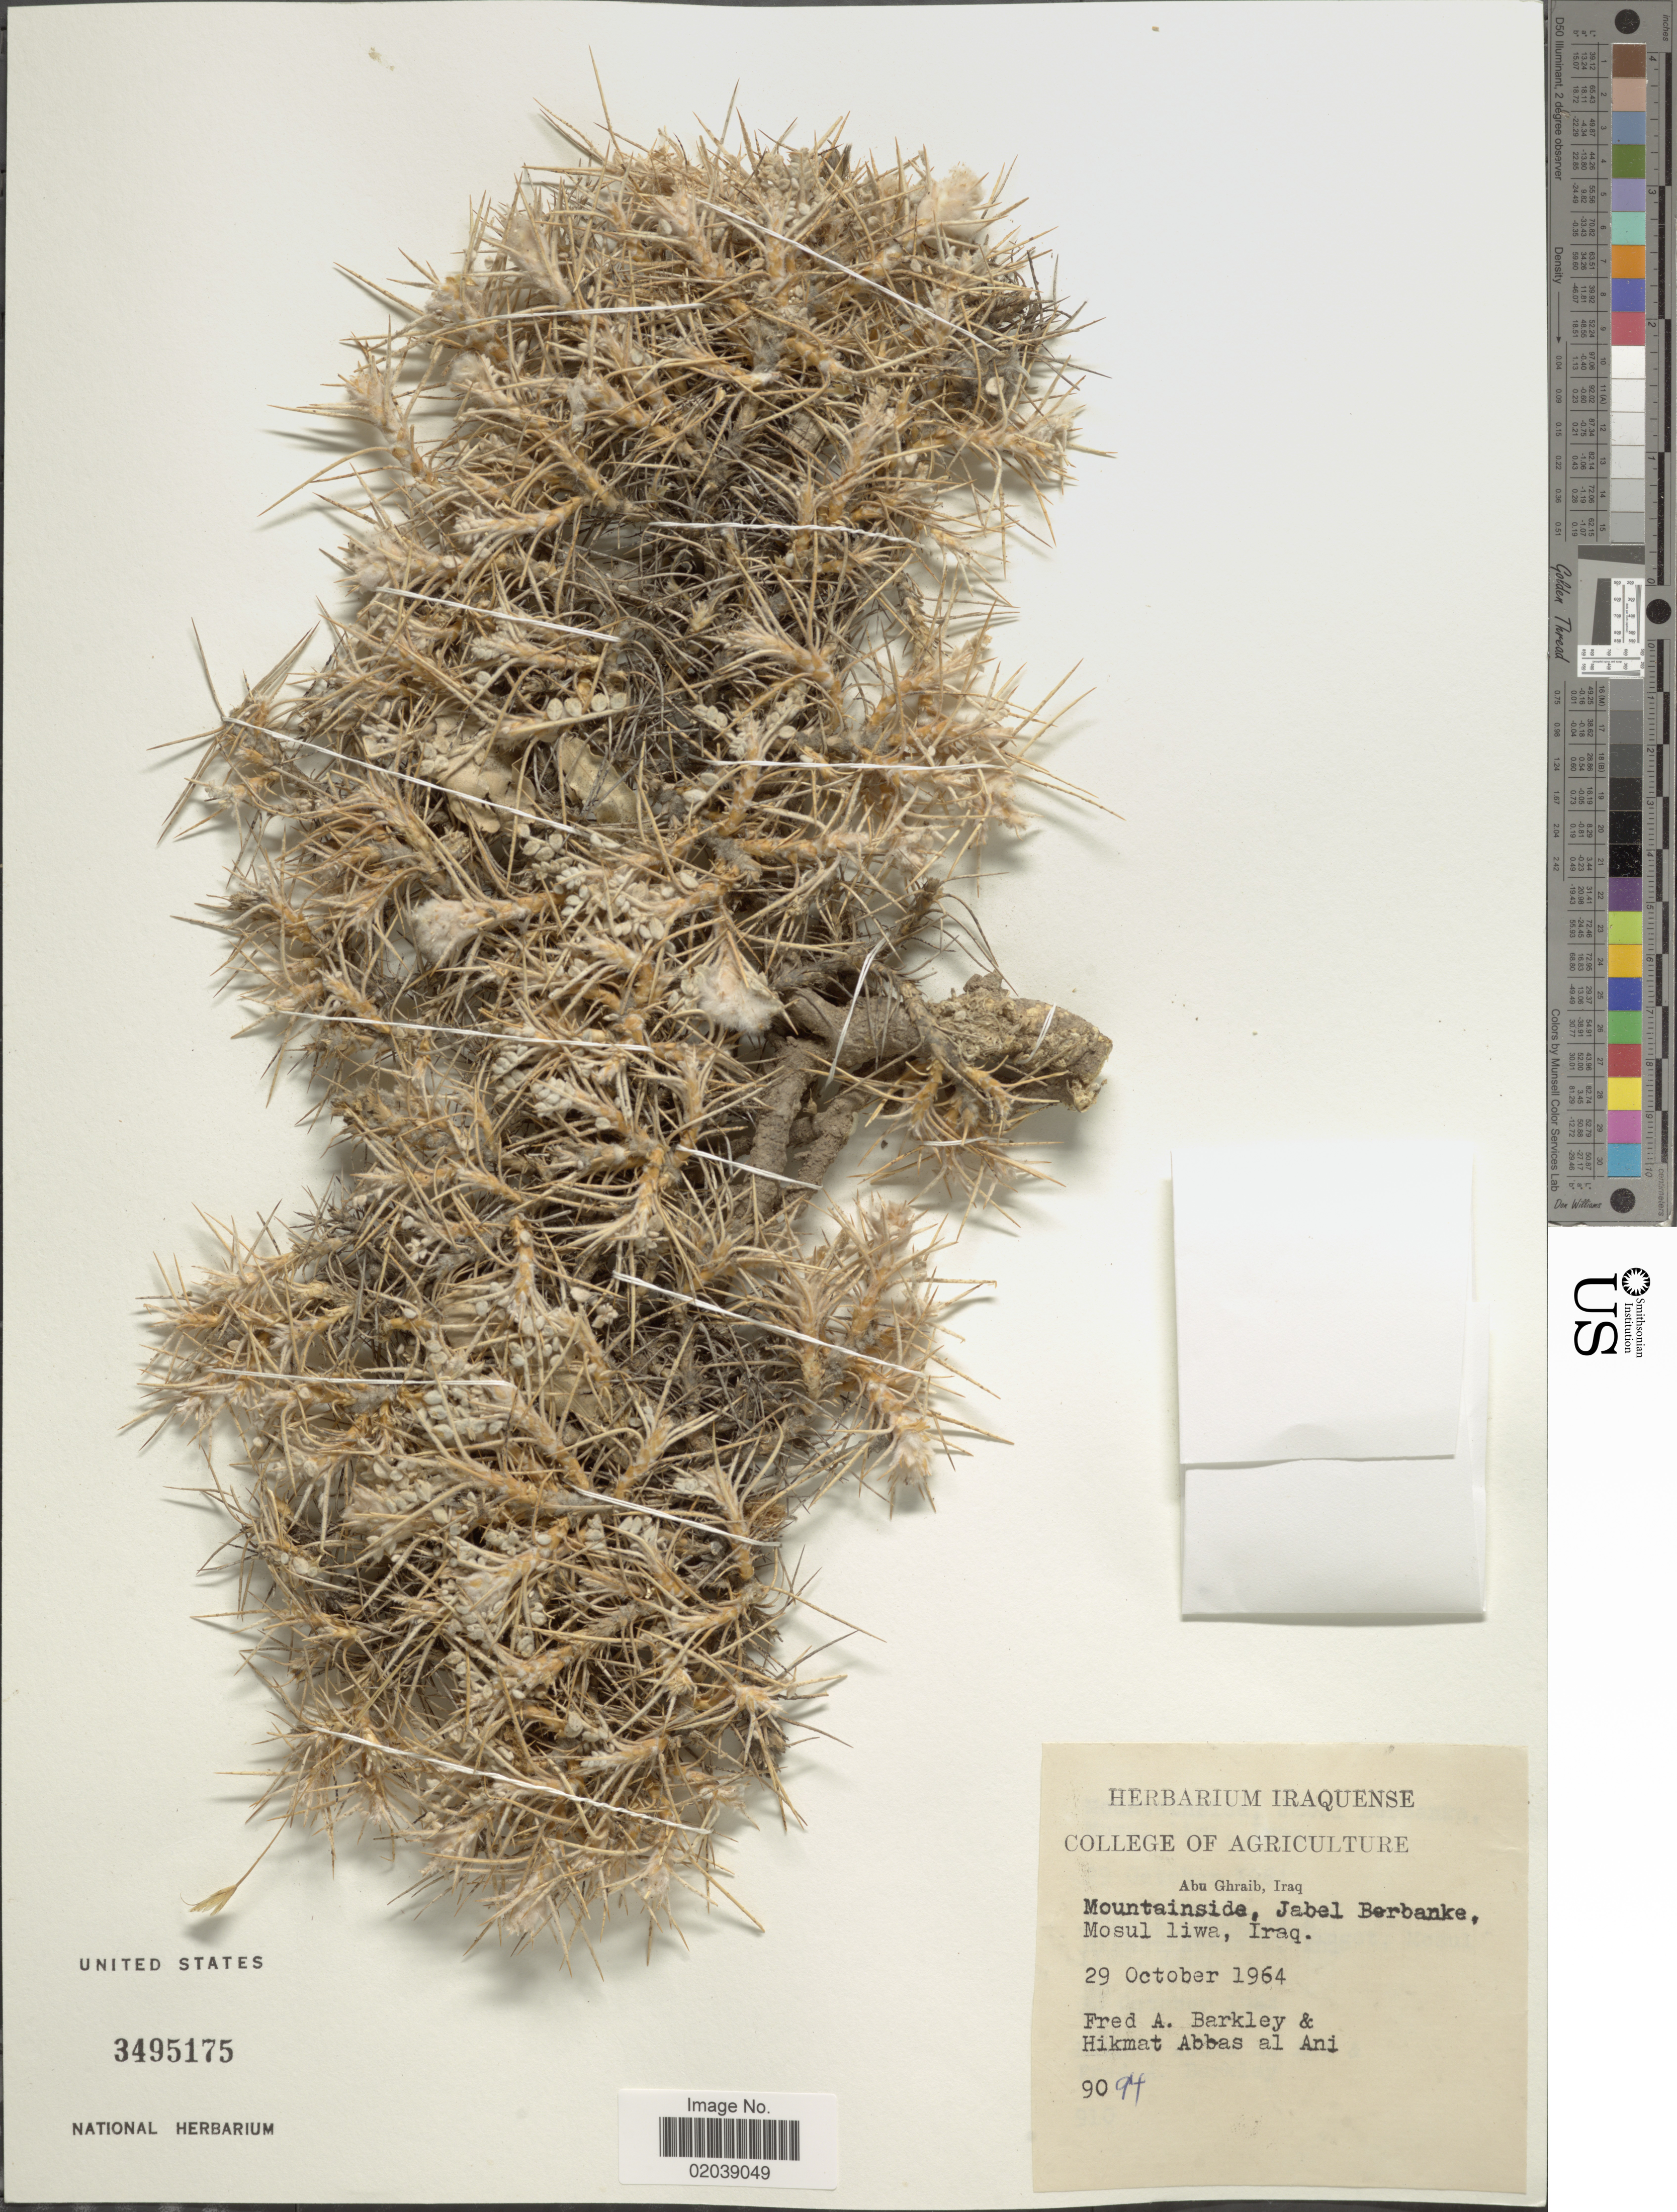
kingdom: Plantae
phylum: Tracheophyta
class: Magnoliopsida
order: Fabales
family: Fabaceae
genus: Astragalus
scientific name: Astragalus sp.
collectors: F. A. Barkley & H. Al-Ani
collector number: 9094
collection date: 1964-10-29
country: Iraq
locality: Abu Ghraib, Mountainside, Jabel Berbanke, Mosul liwa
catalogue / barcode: US 3495175